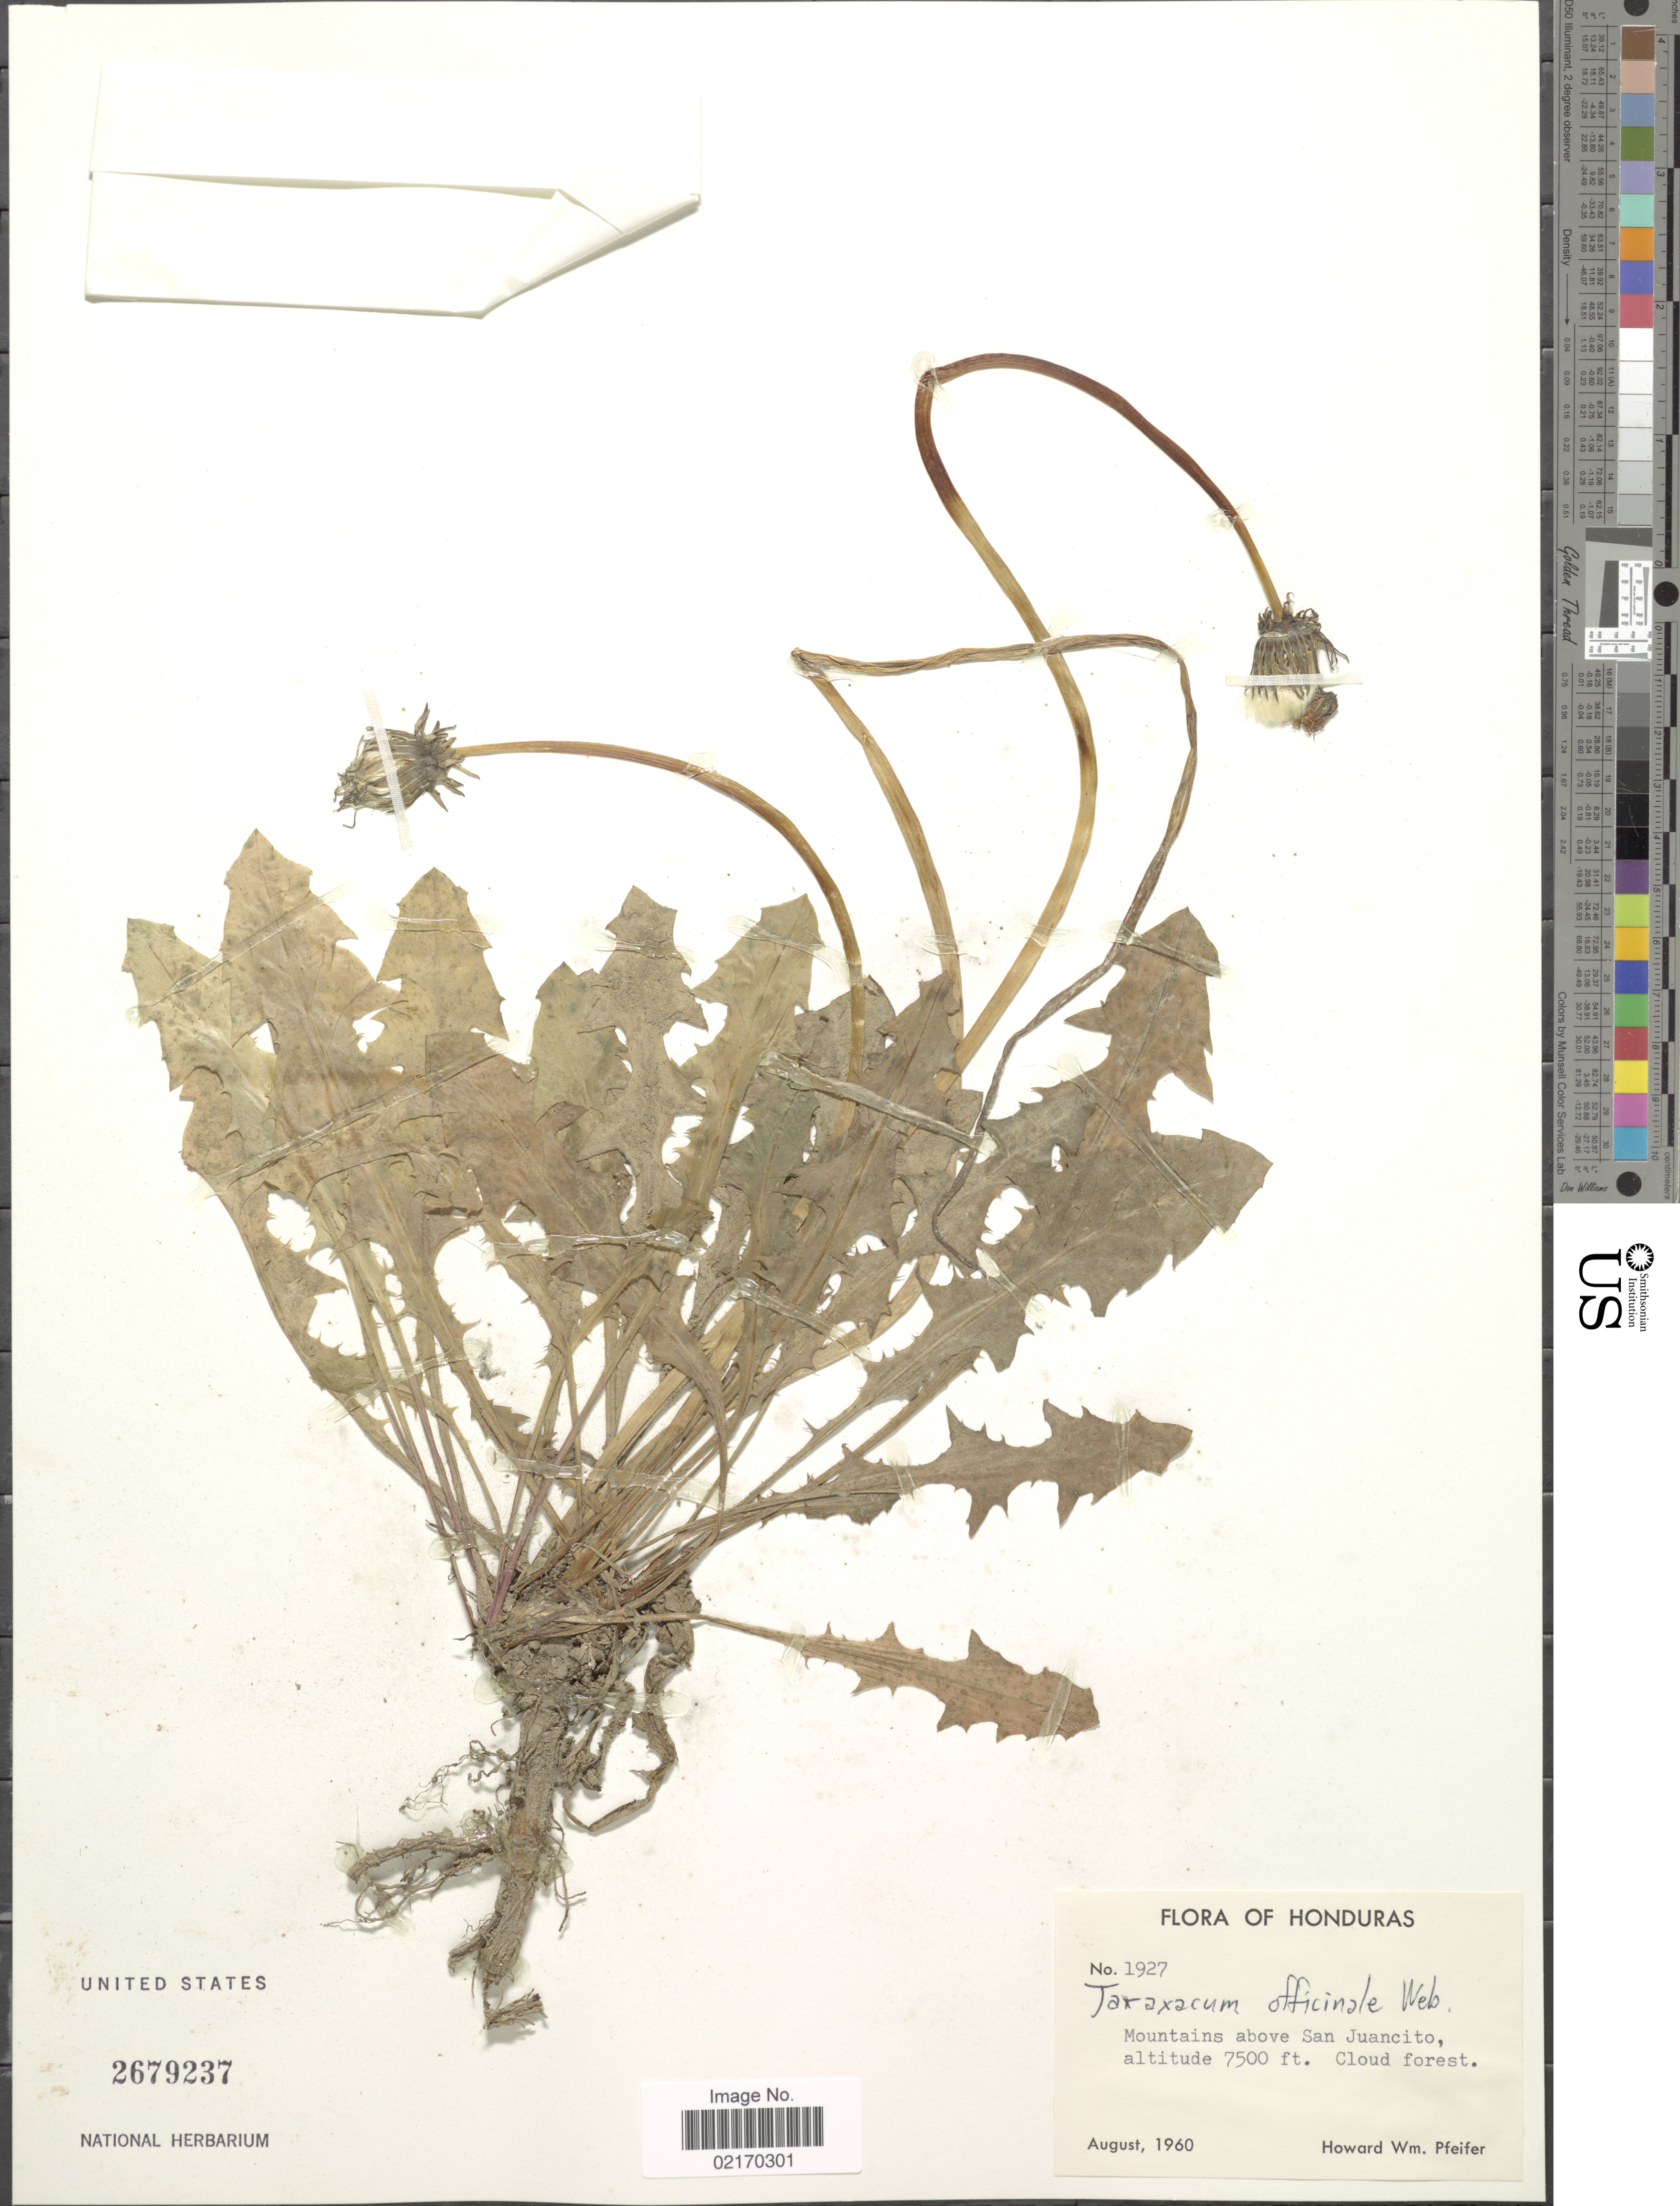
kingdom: Plantae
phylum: Tracheophyta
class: Magnoliopsida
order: Asterales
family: Asteraceae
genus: Taraxacum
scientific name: Taraxacum officinale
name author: G.H. Weber ex F.H. Wigg.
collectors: H. W. Pfeifer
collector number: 1927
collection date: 1960-08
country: Honduras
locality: Mountains above San Juancito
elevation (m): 2286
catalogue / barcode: US 2679237